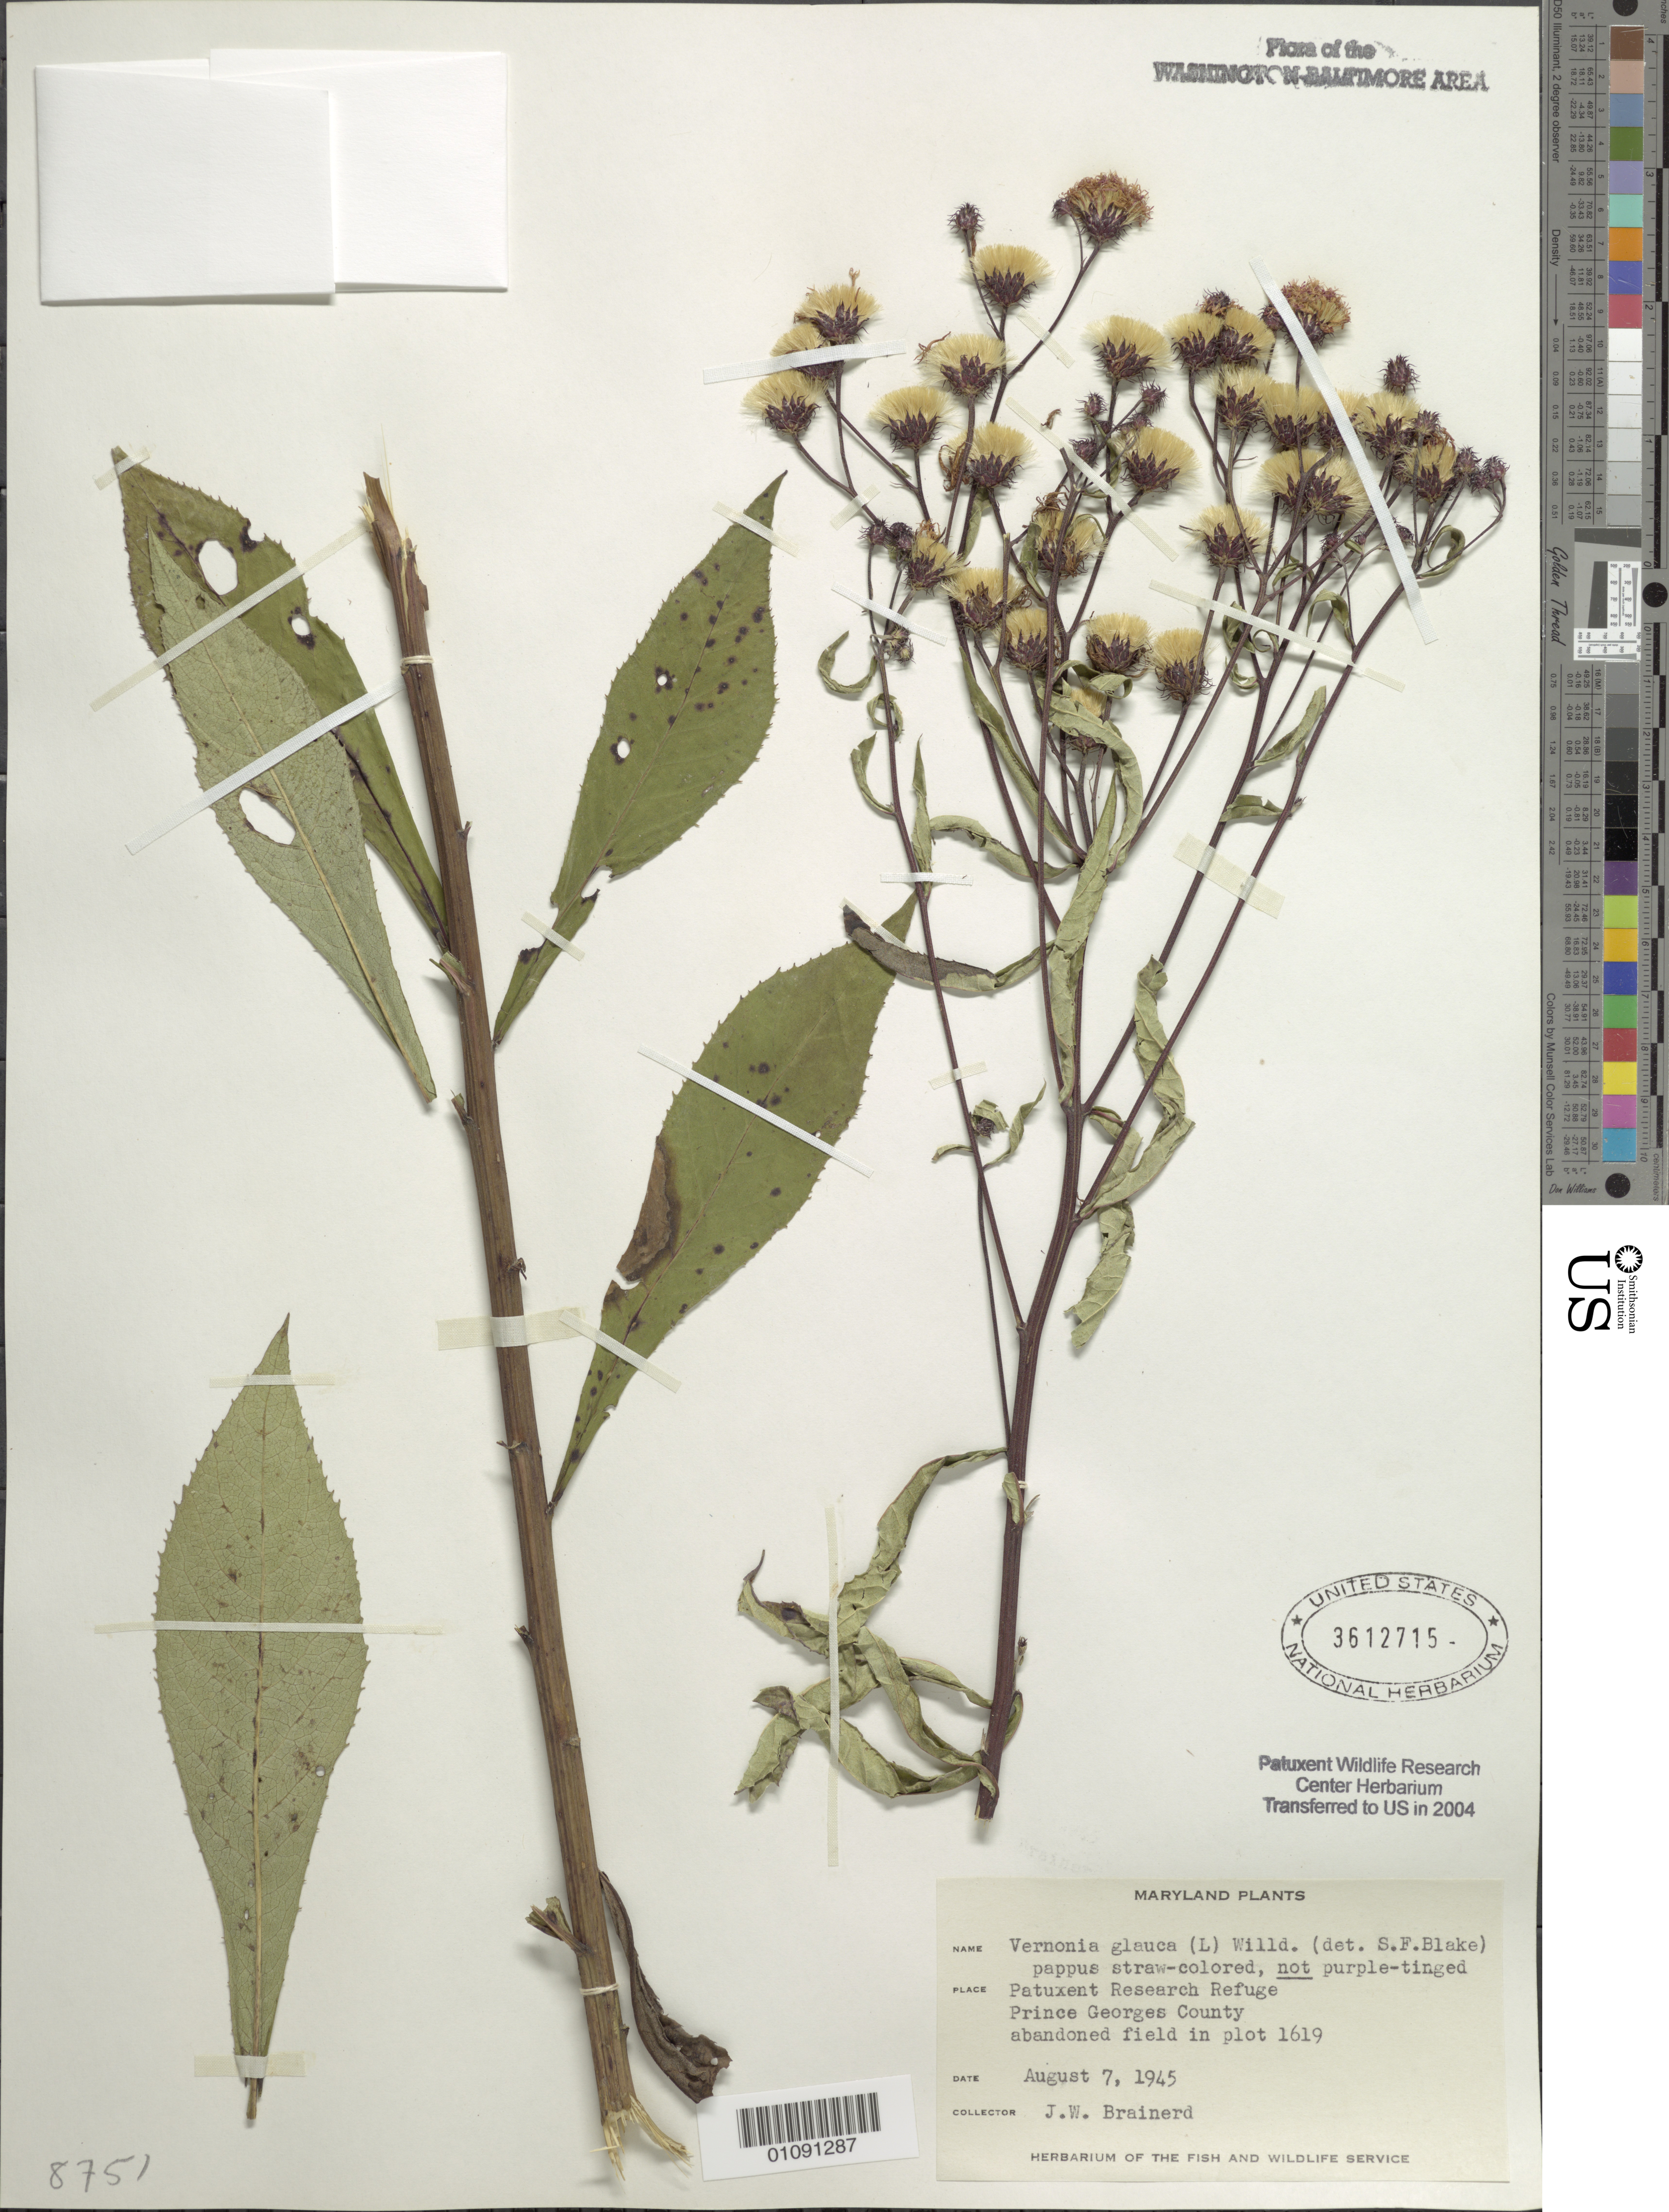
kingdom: Plantae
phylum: Tracheophyta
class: Magnoliopsida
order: Asterales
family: Asteraceae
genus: Vernonia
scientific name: Vernonia glauca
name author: (L.) Willd.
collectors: J. Brainerd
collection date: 1945-08-07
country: United States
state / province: Maryland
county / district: Prince George's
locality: Patuxent Wildlife Refuge. Plot 1619.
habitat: Abandoned field.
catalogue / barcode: US 3612715